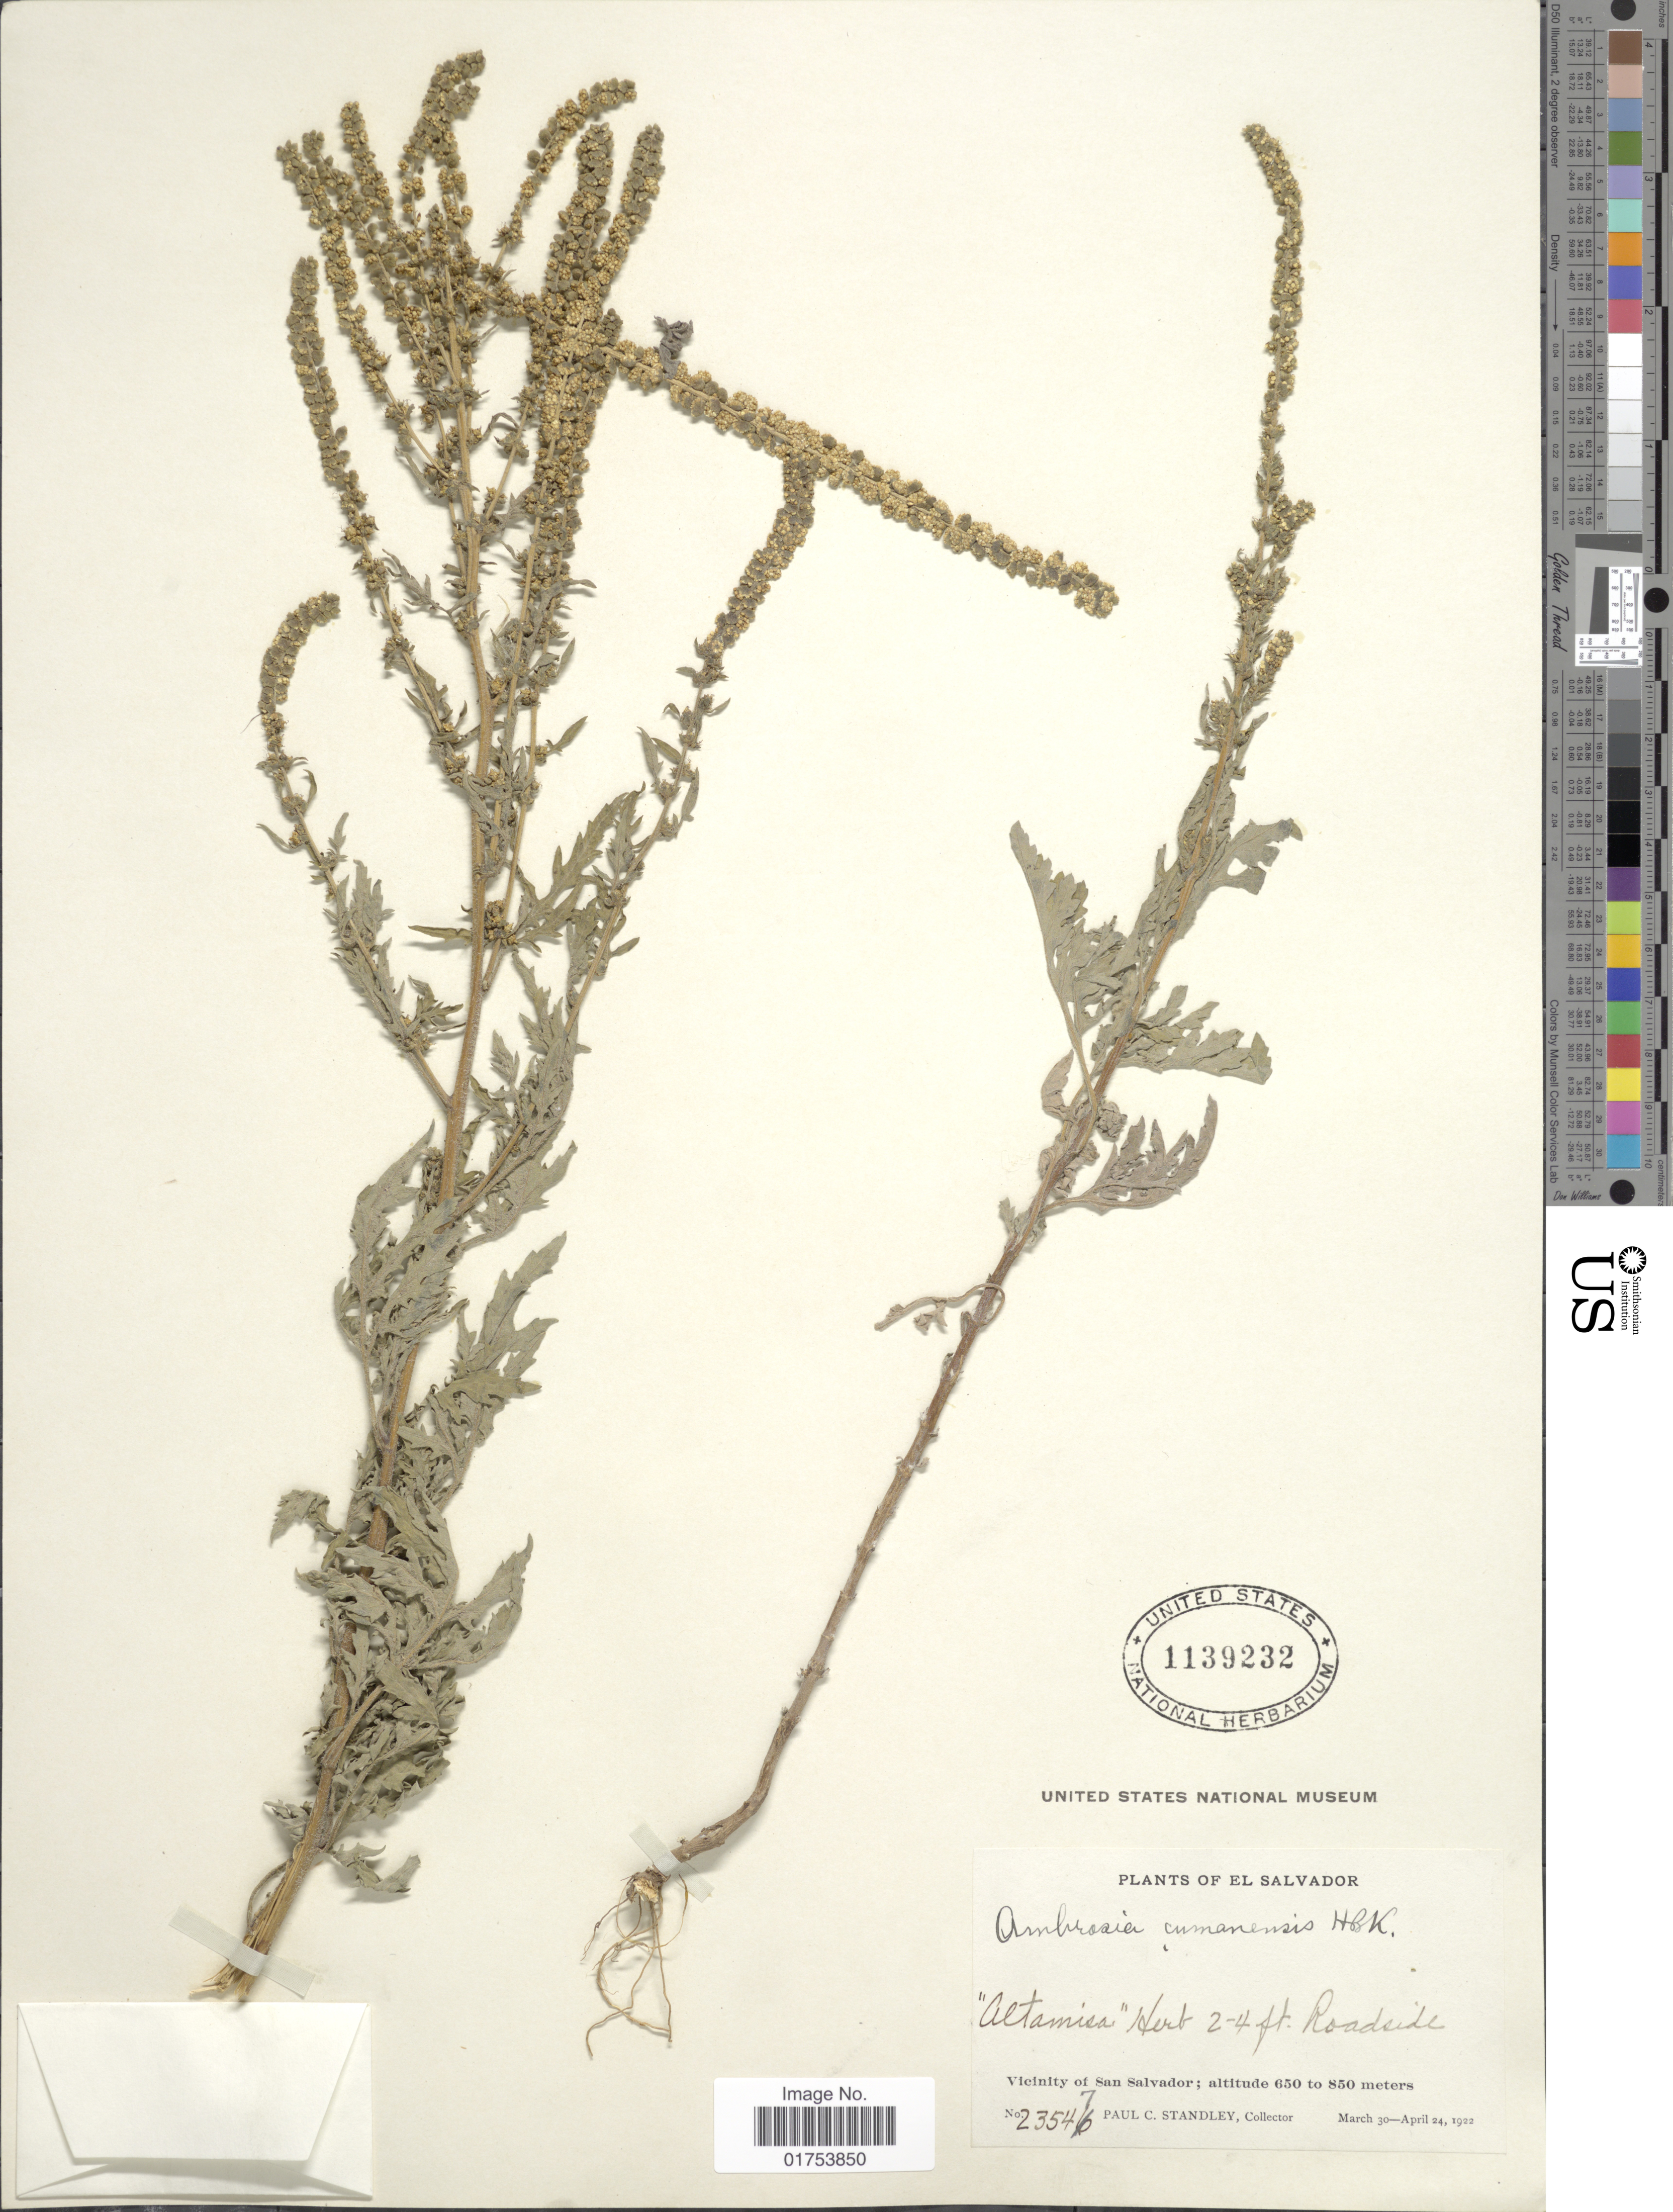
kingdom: Plantae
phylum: Tracheophyta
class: Magnoliopsida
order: Asterales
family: Asteraceae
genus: Ambrosia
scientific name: Ambrosia cumanensis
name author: Kunth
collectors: P. C. Standley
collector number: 23547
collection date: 1922-03-30/1922-04-24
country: El Salvador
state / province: San Salvador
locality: Vicinity of San Salvador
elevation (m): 650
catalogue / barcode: US 1139232